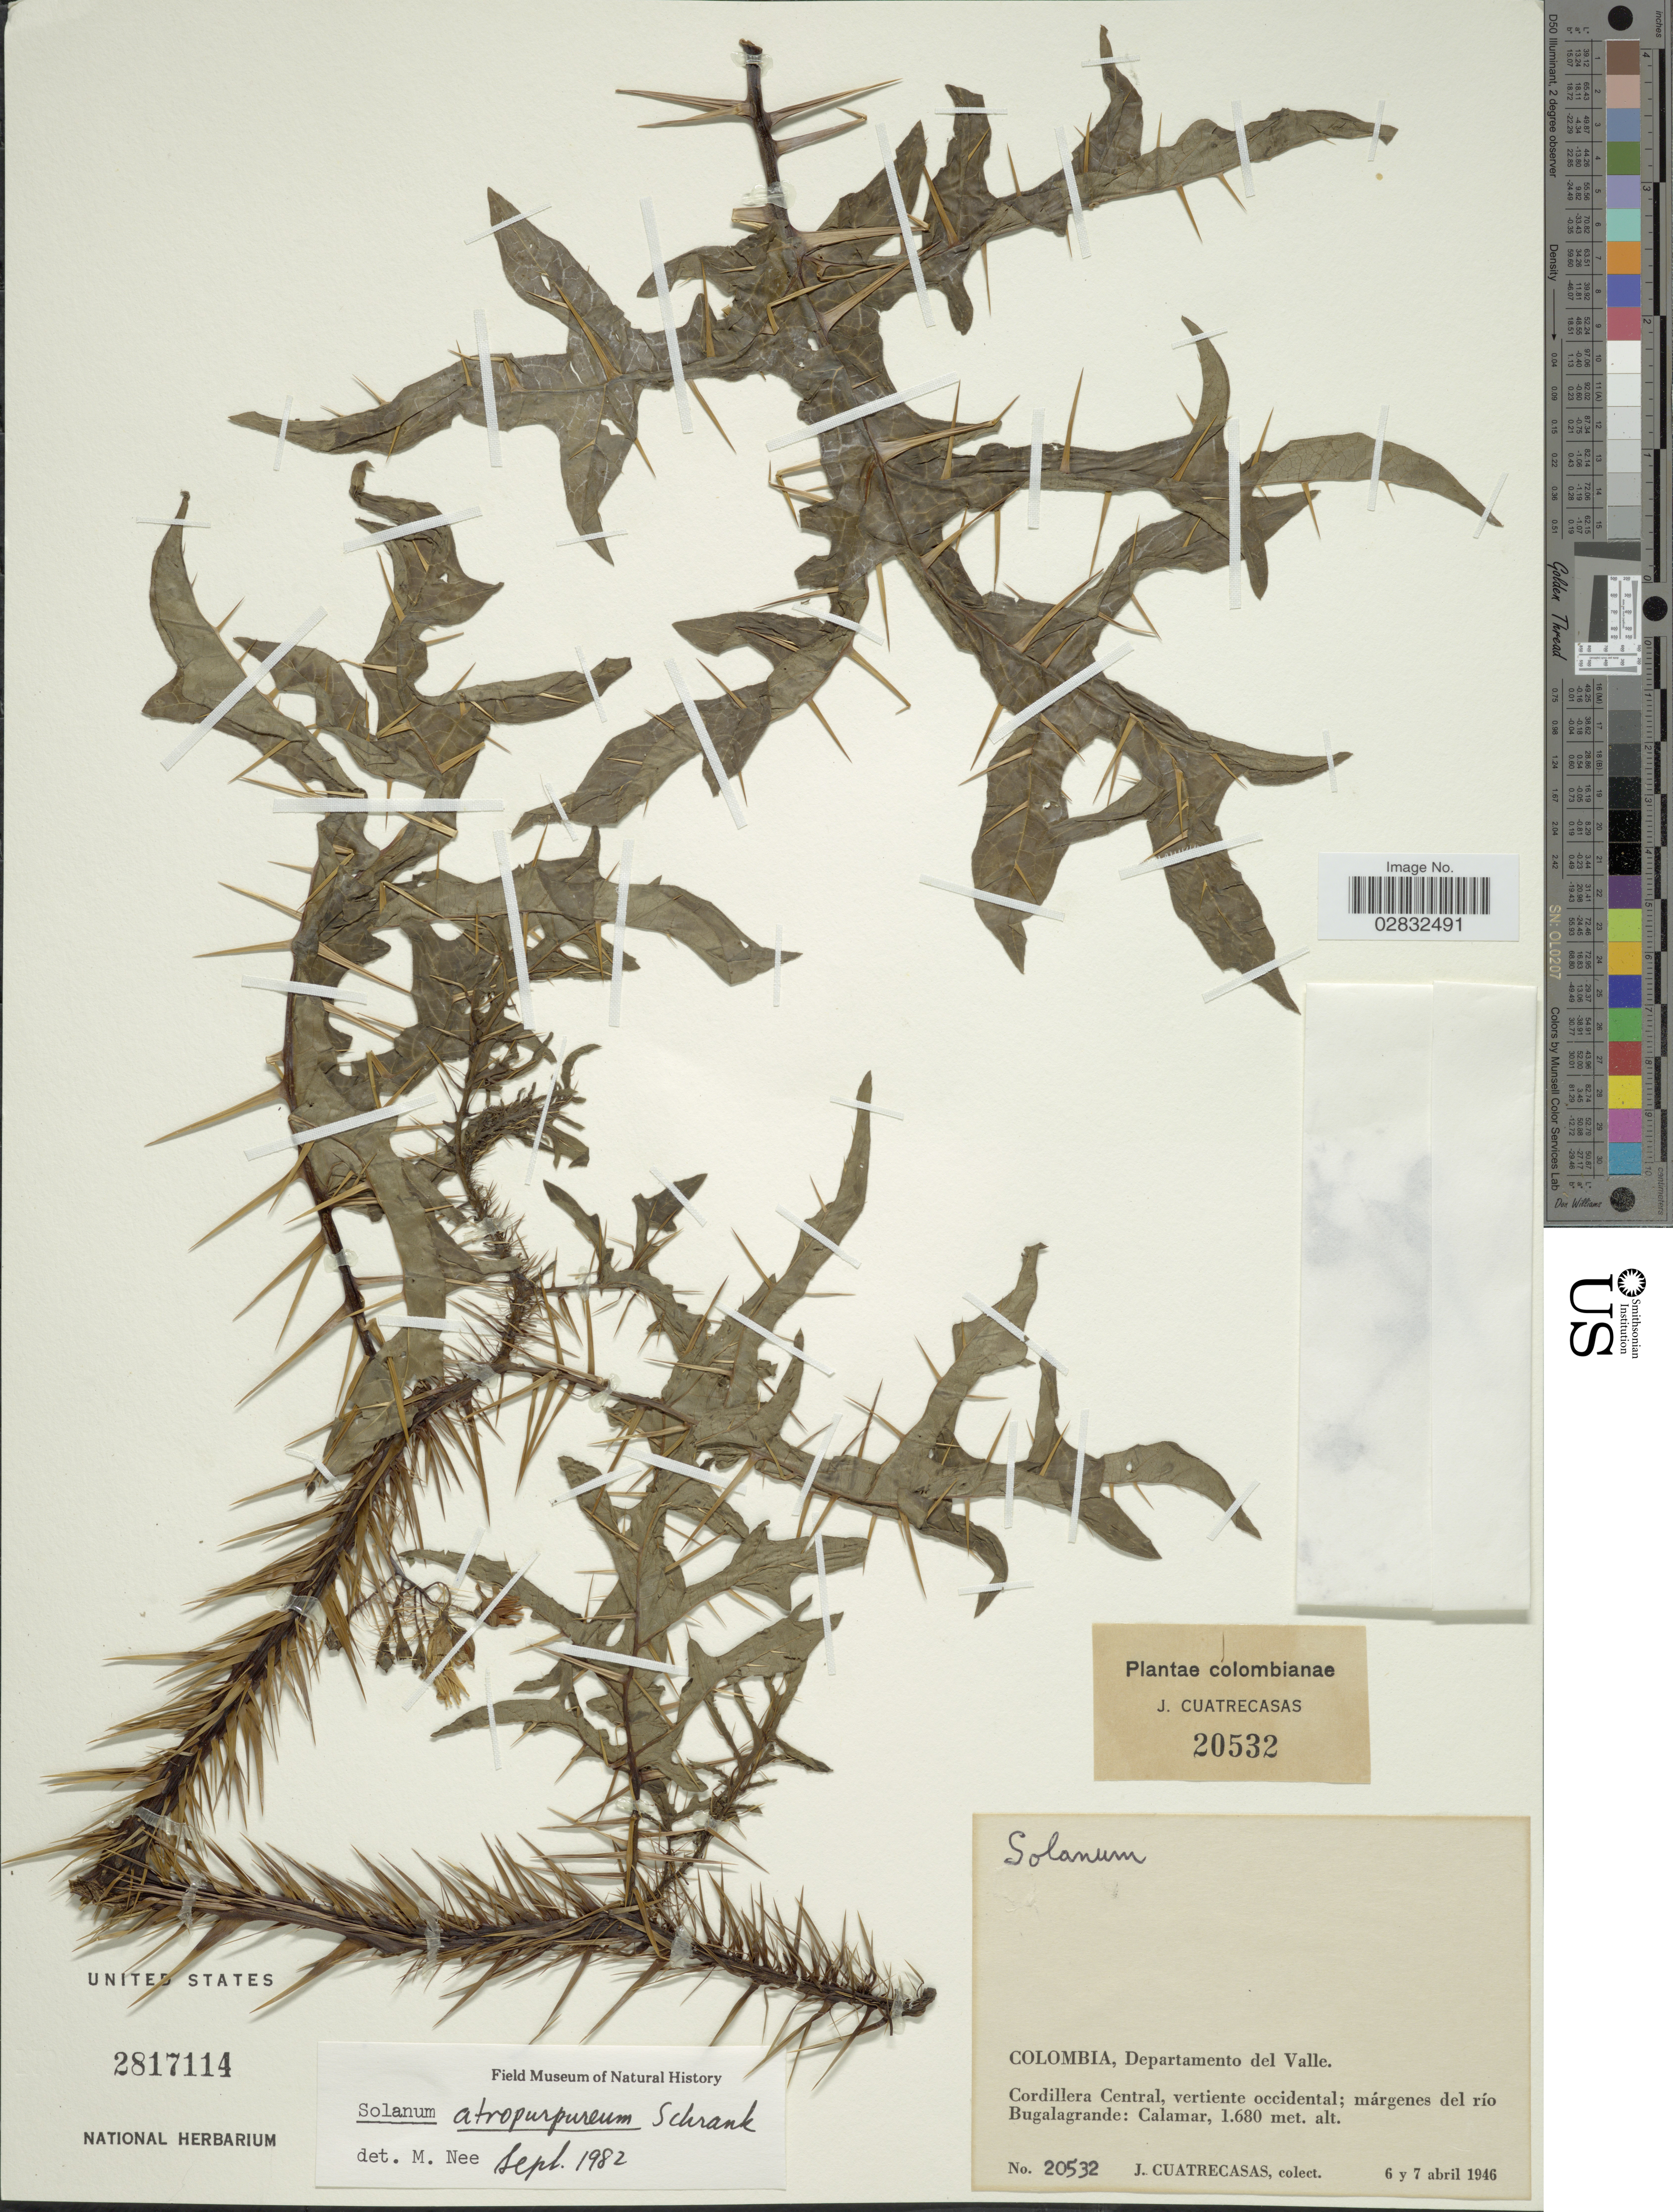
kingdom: Plantae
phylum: Tracheophyta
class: Magnoliopsida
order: Solanales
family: Solanaceae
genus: Solanum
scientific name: Solanum atropurpureum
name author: Schrank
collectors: J. Cuatrecasas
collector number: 20532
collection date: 1946-04-06/1946-04-07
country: Colombia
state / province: Valle del Cauca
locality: Cordillera Central, vertiente occidental, márgenes del río Bugalagrande, Calamar.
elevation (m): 1680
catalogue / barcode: US 2817114